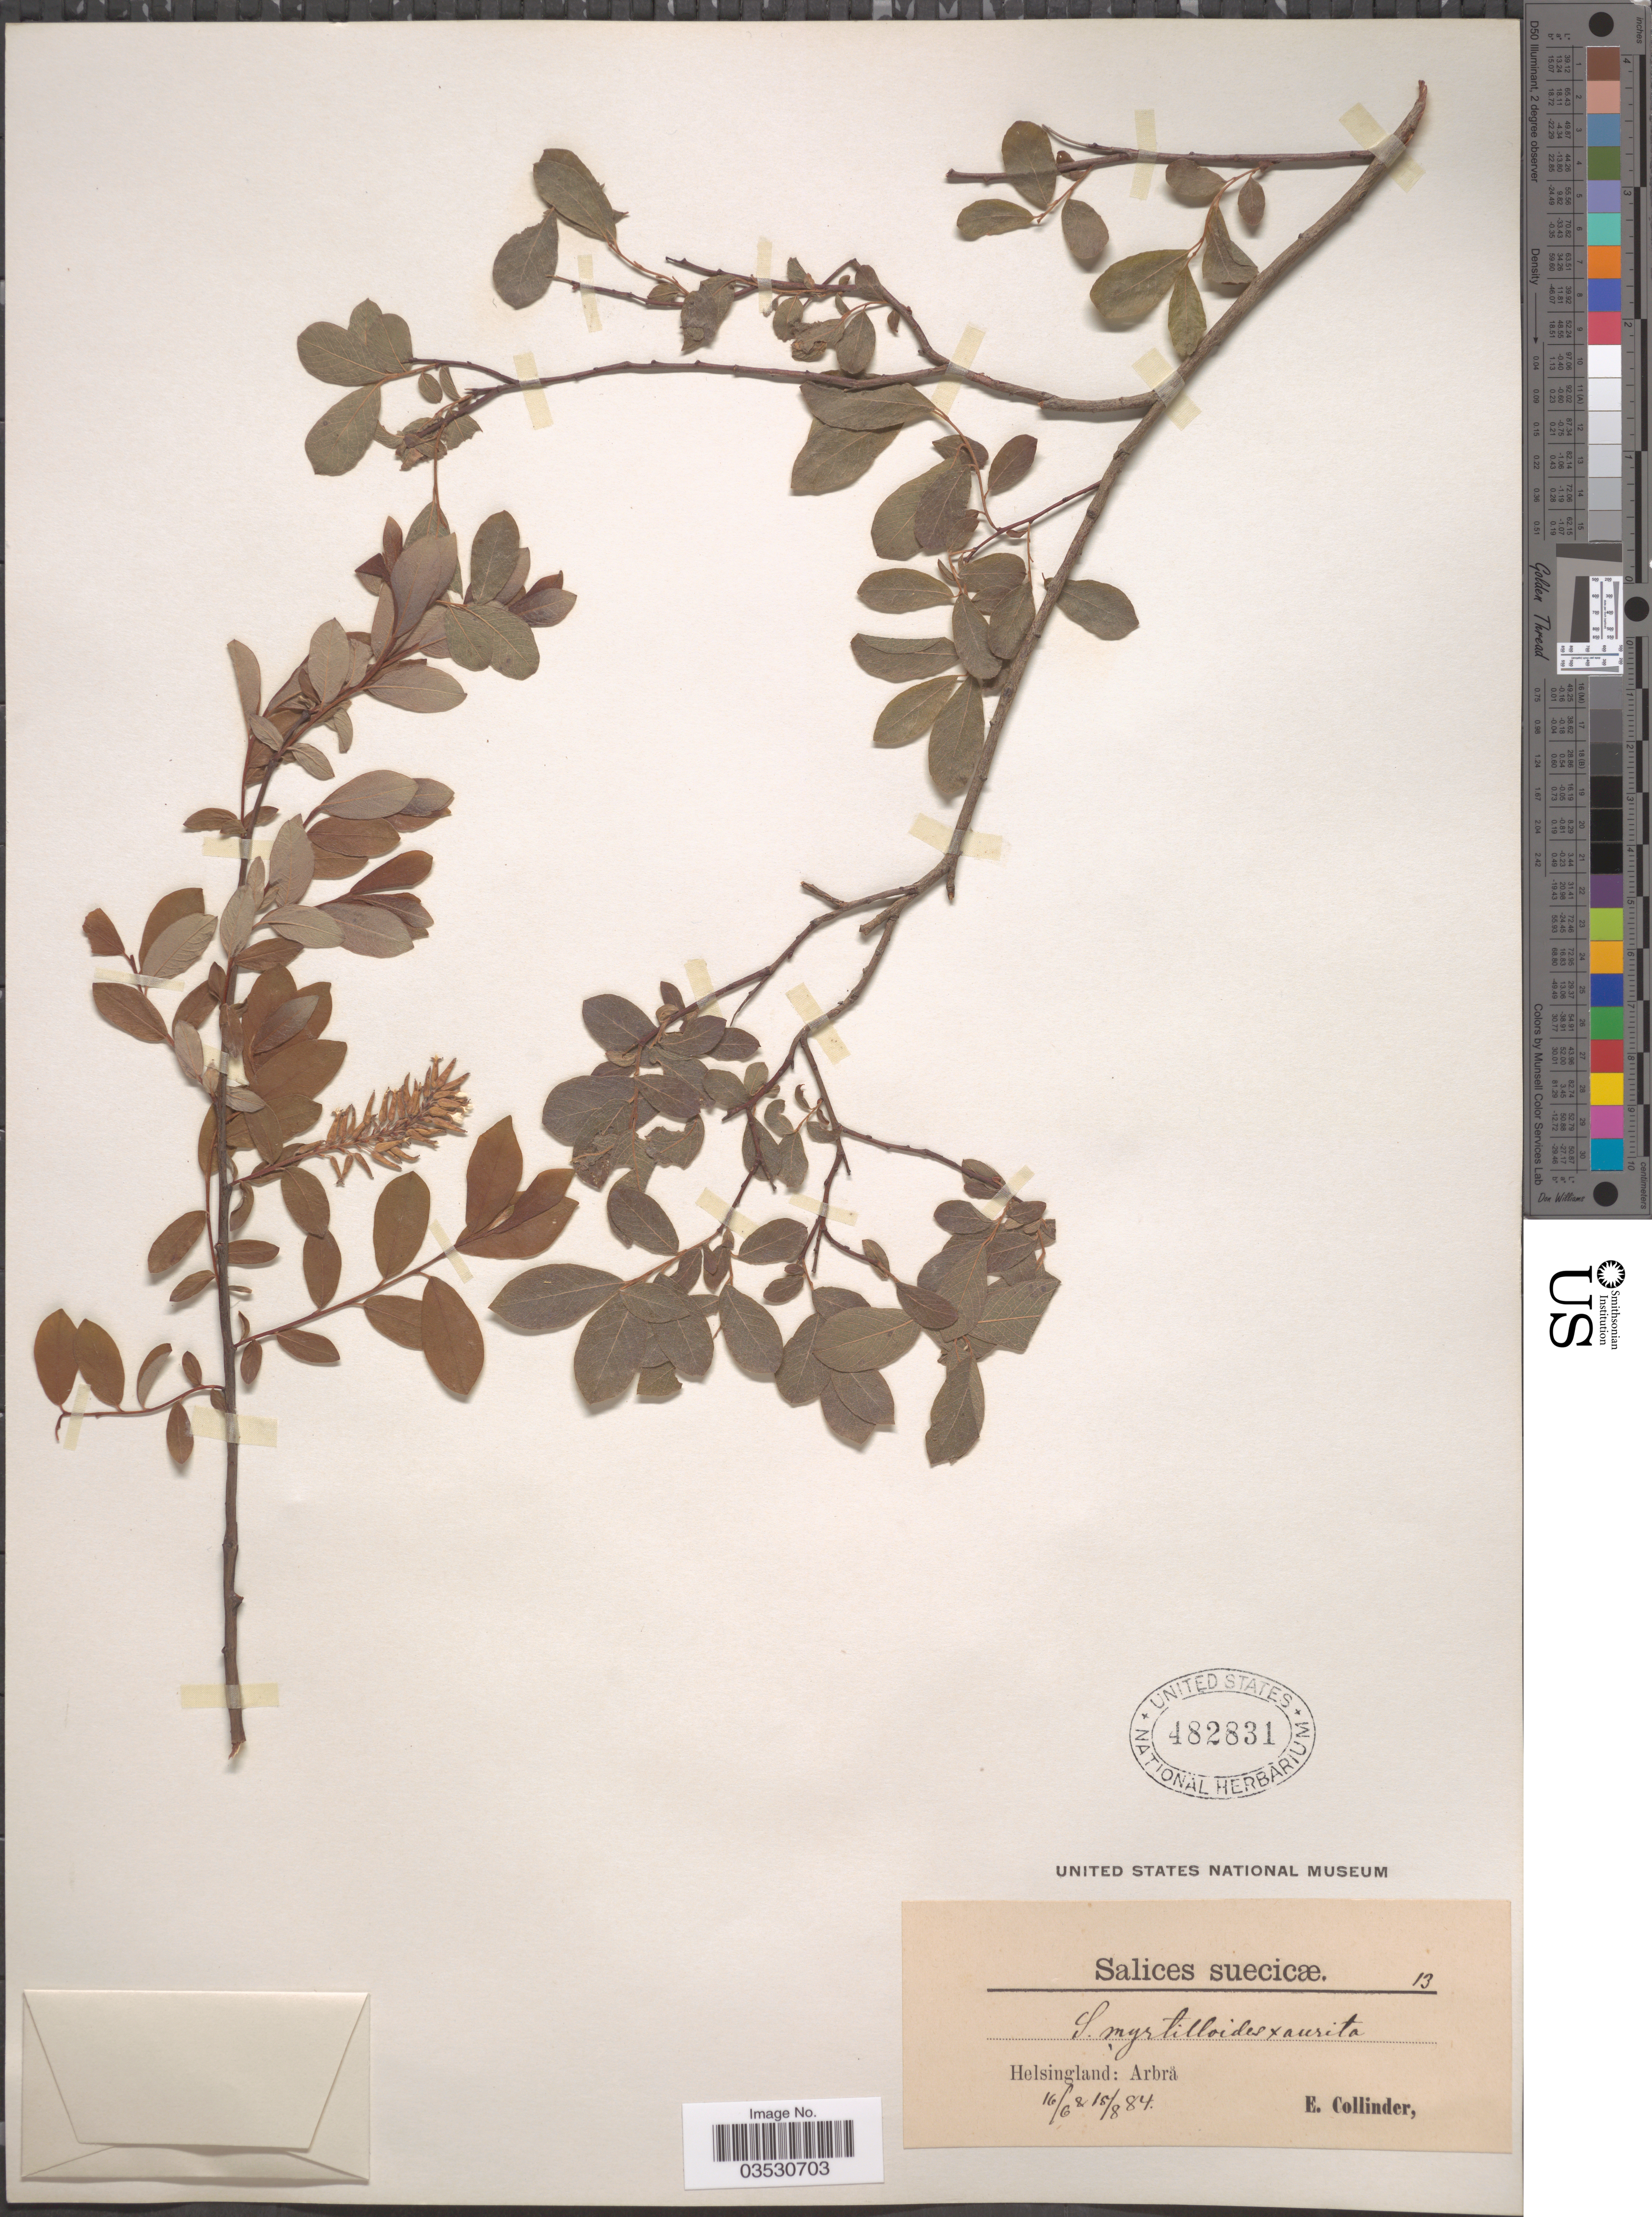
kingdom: Plantae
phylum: Tracheophyta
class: Magnoliopsida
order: Malpighiales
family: Salicaceae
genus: Salix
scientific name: Salix myrtilloides x S. aurita L.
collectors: E. Collinder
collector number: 13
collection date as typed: Transcribed d/m/y: 16/6/84 to 15/8/84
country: Sweden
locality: Suecicæ. Helsingland: Arbrå.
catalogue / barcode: US 482831